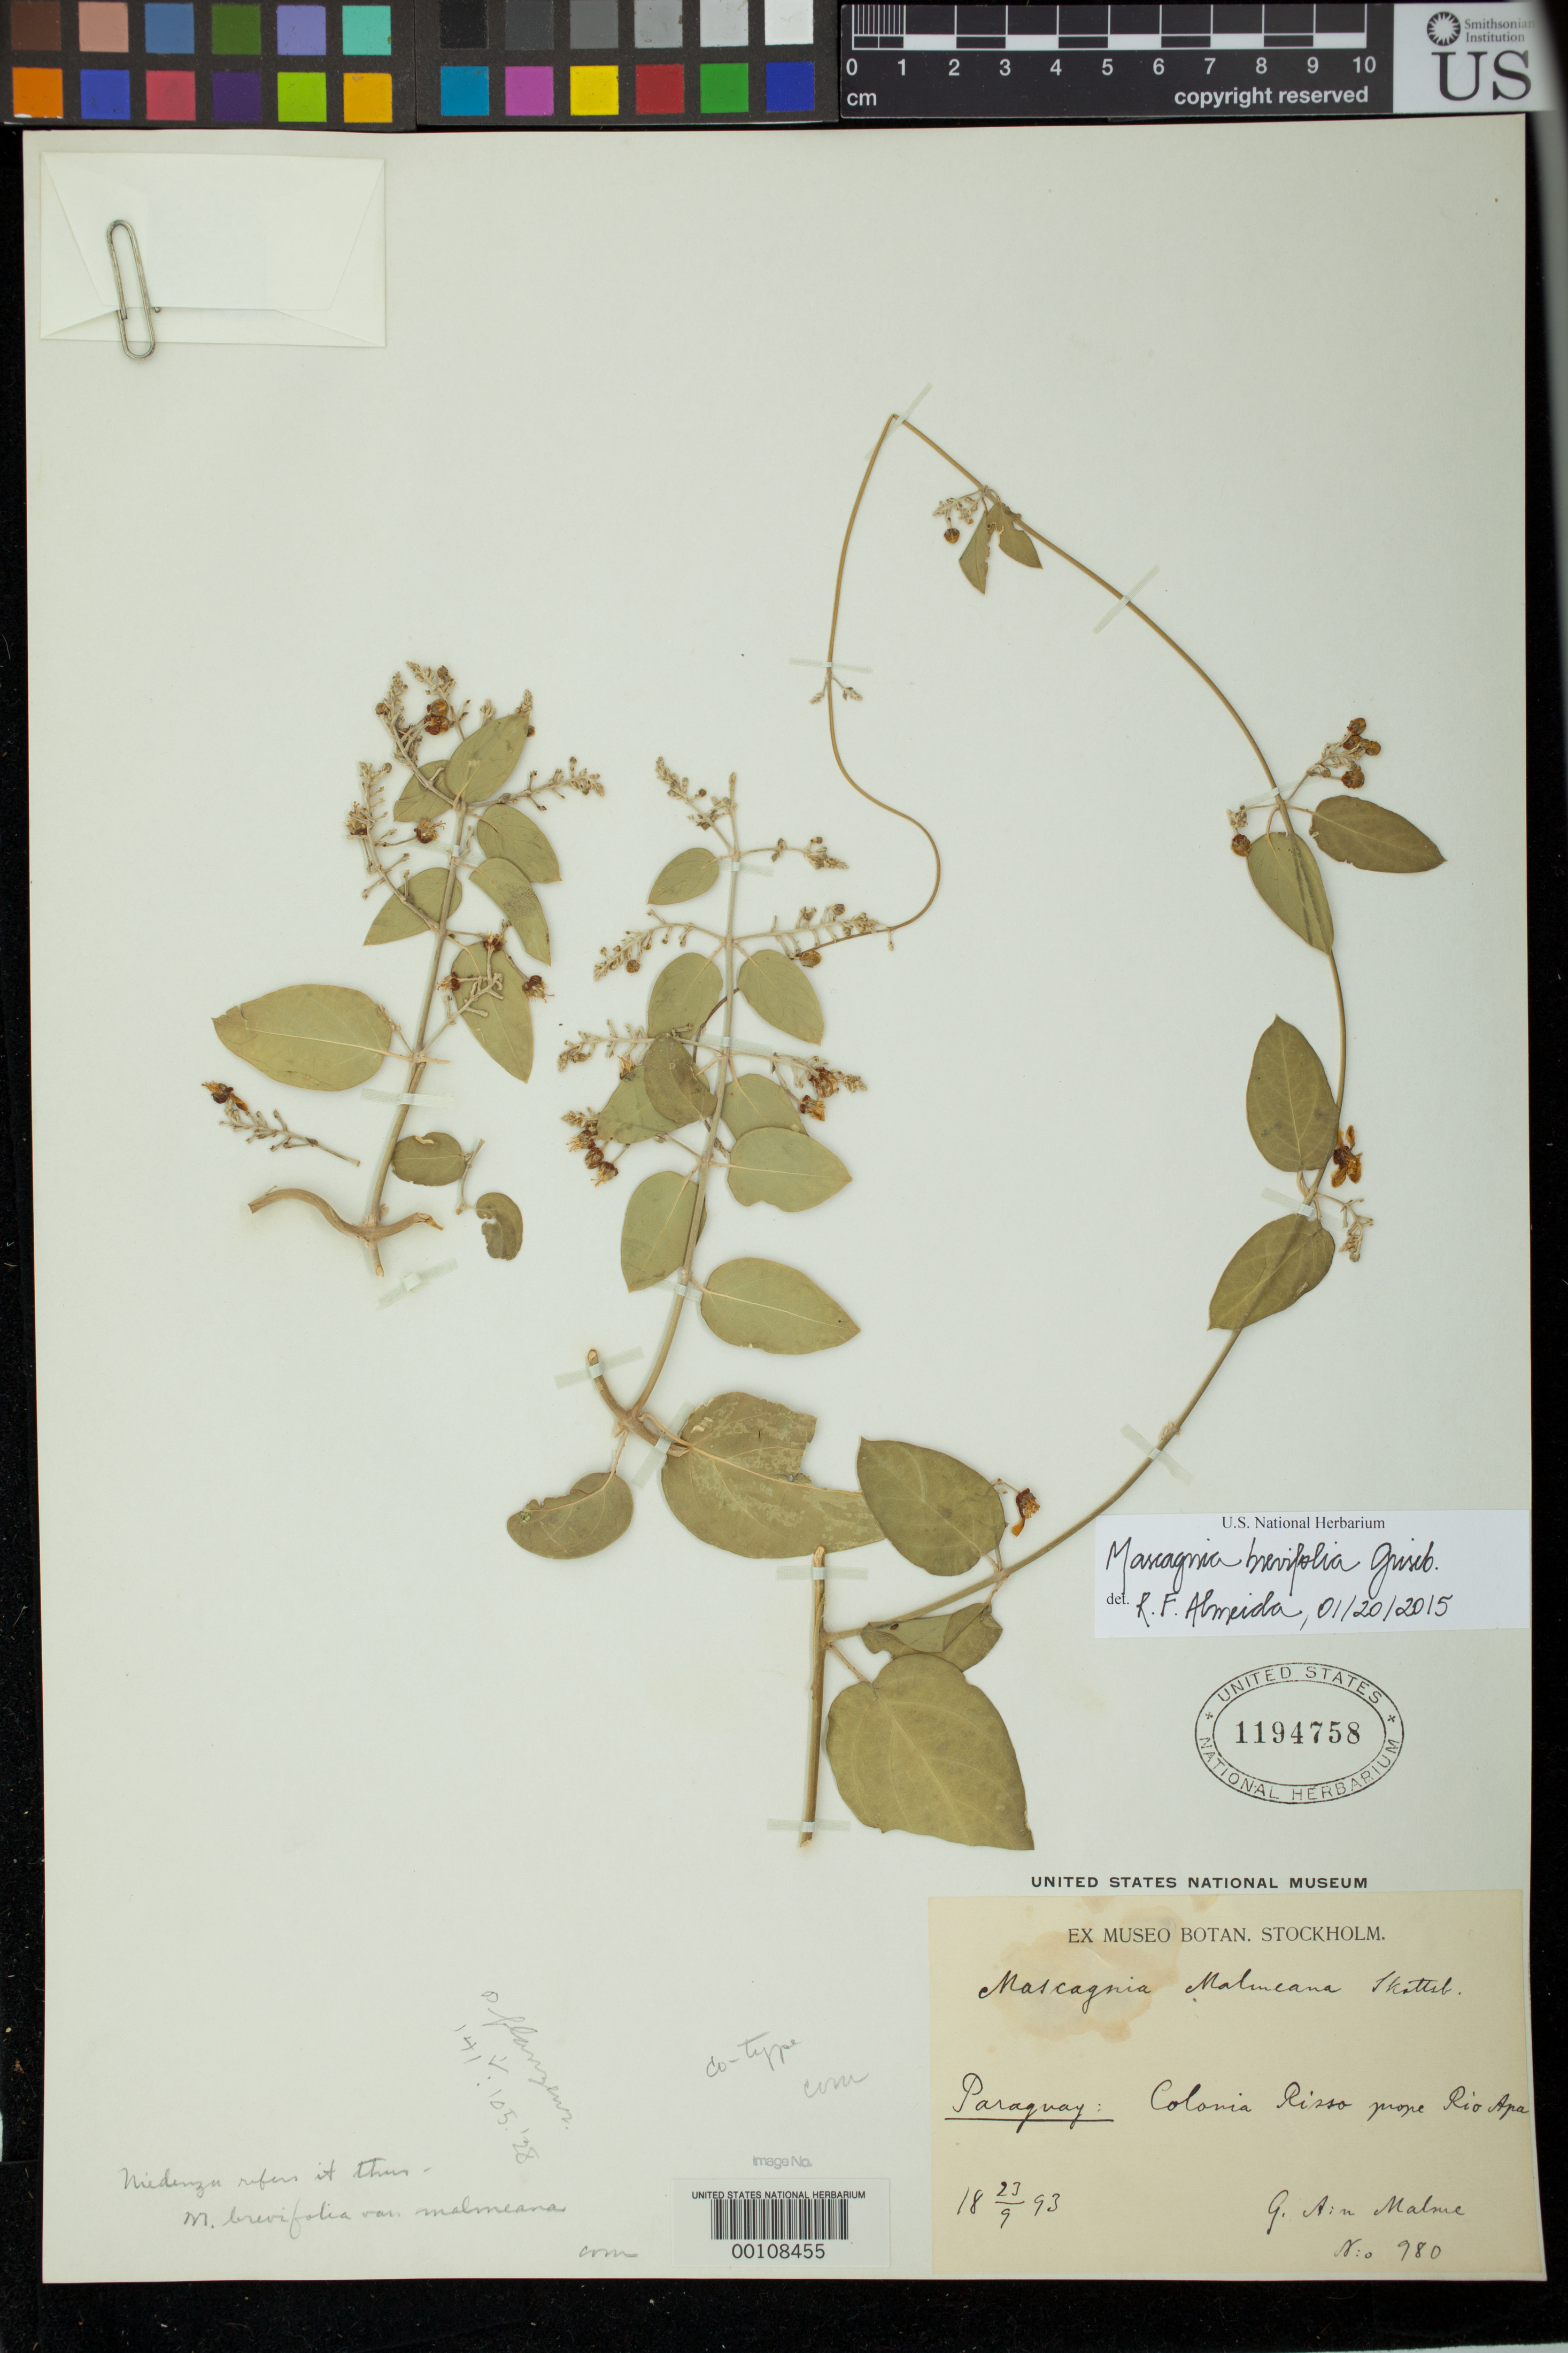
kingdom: Plantae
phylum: Tracheophyta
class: Magnoliopsida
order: Malpighiales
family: Malpighiaceae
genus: Mascagnia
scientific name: Mascagnia malmeana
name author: Skottsb.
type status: Isolectotype; Syntype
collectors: G. O. A. Malme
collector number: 980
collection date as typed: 23 Sep 1893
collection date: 1893-09-23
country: Paraguay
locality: Colonia Risso prope Rio Apa.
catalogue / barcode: US 1194758